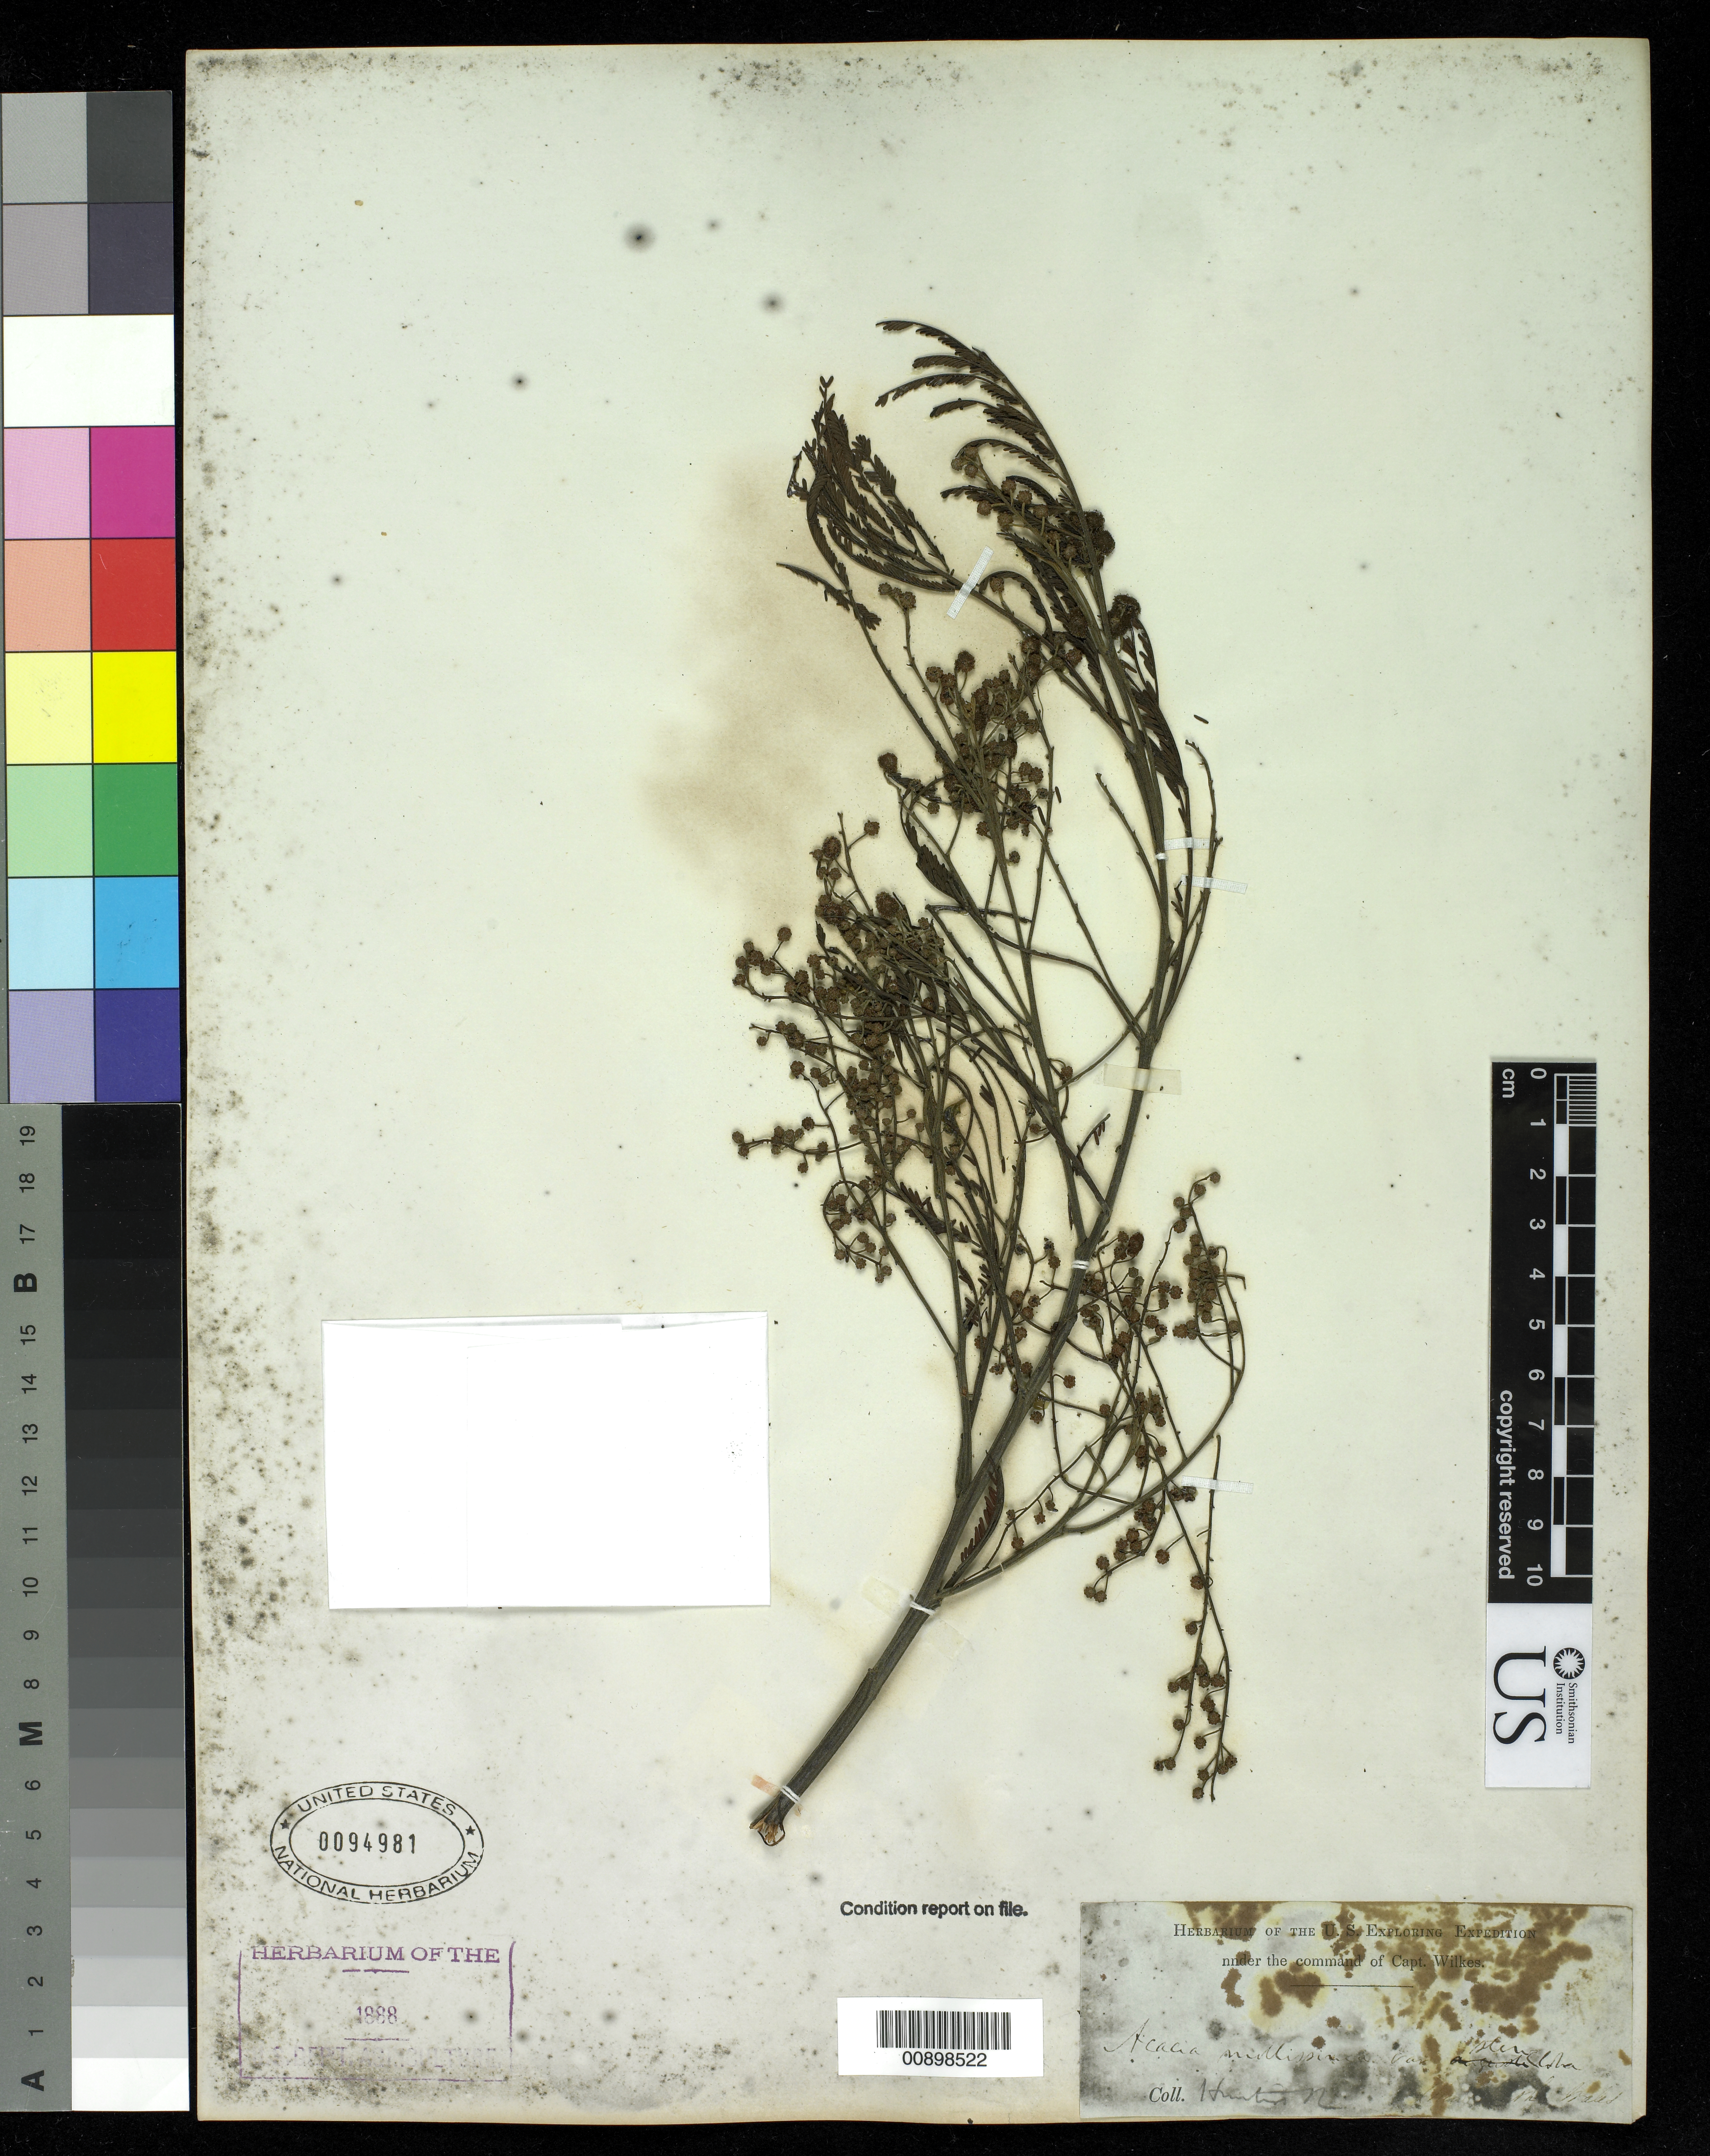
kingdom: Plantae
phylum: Tracheophyta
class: Magnoliopsida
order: Fabales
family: Fabaceae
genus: Acacia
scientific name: Acacia decurrens var. mollis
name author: Lindl.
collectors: Wilkes Explor. Exped.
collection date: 1838/1842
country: Australia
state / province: New South Wales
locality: Hunter's River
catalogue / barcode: US 94981